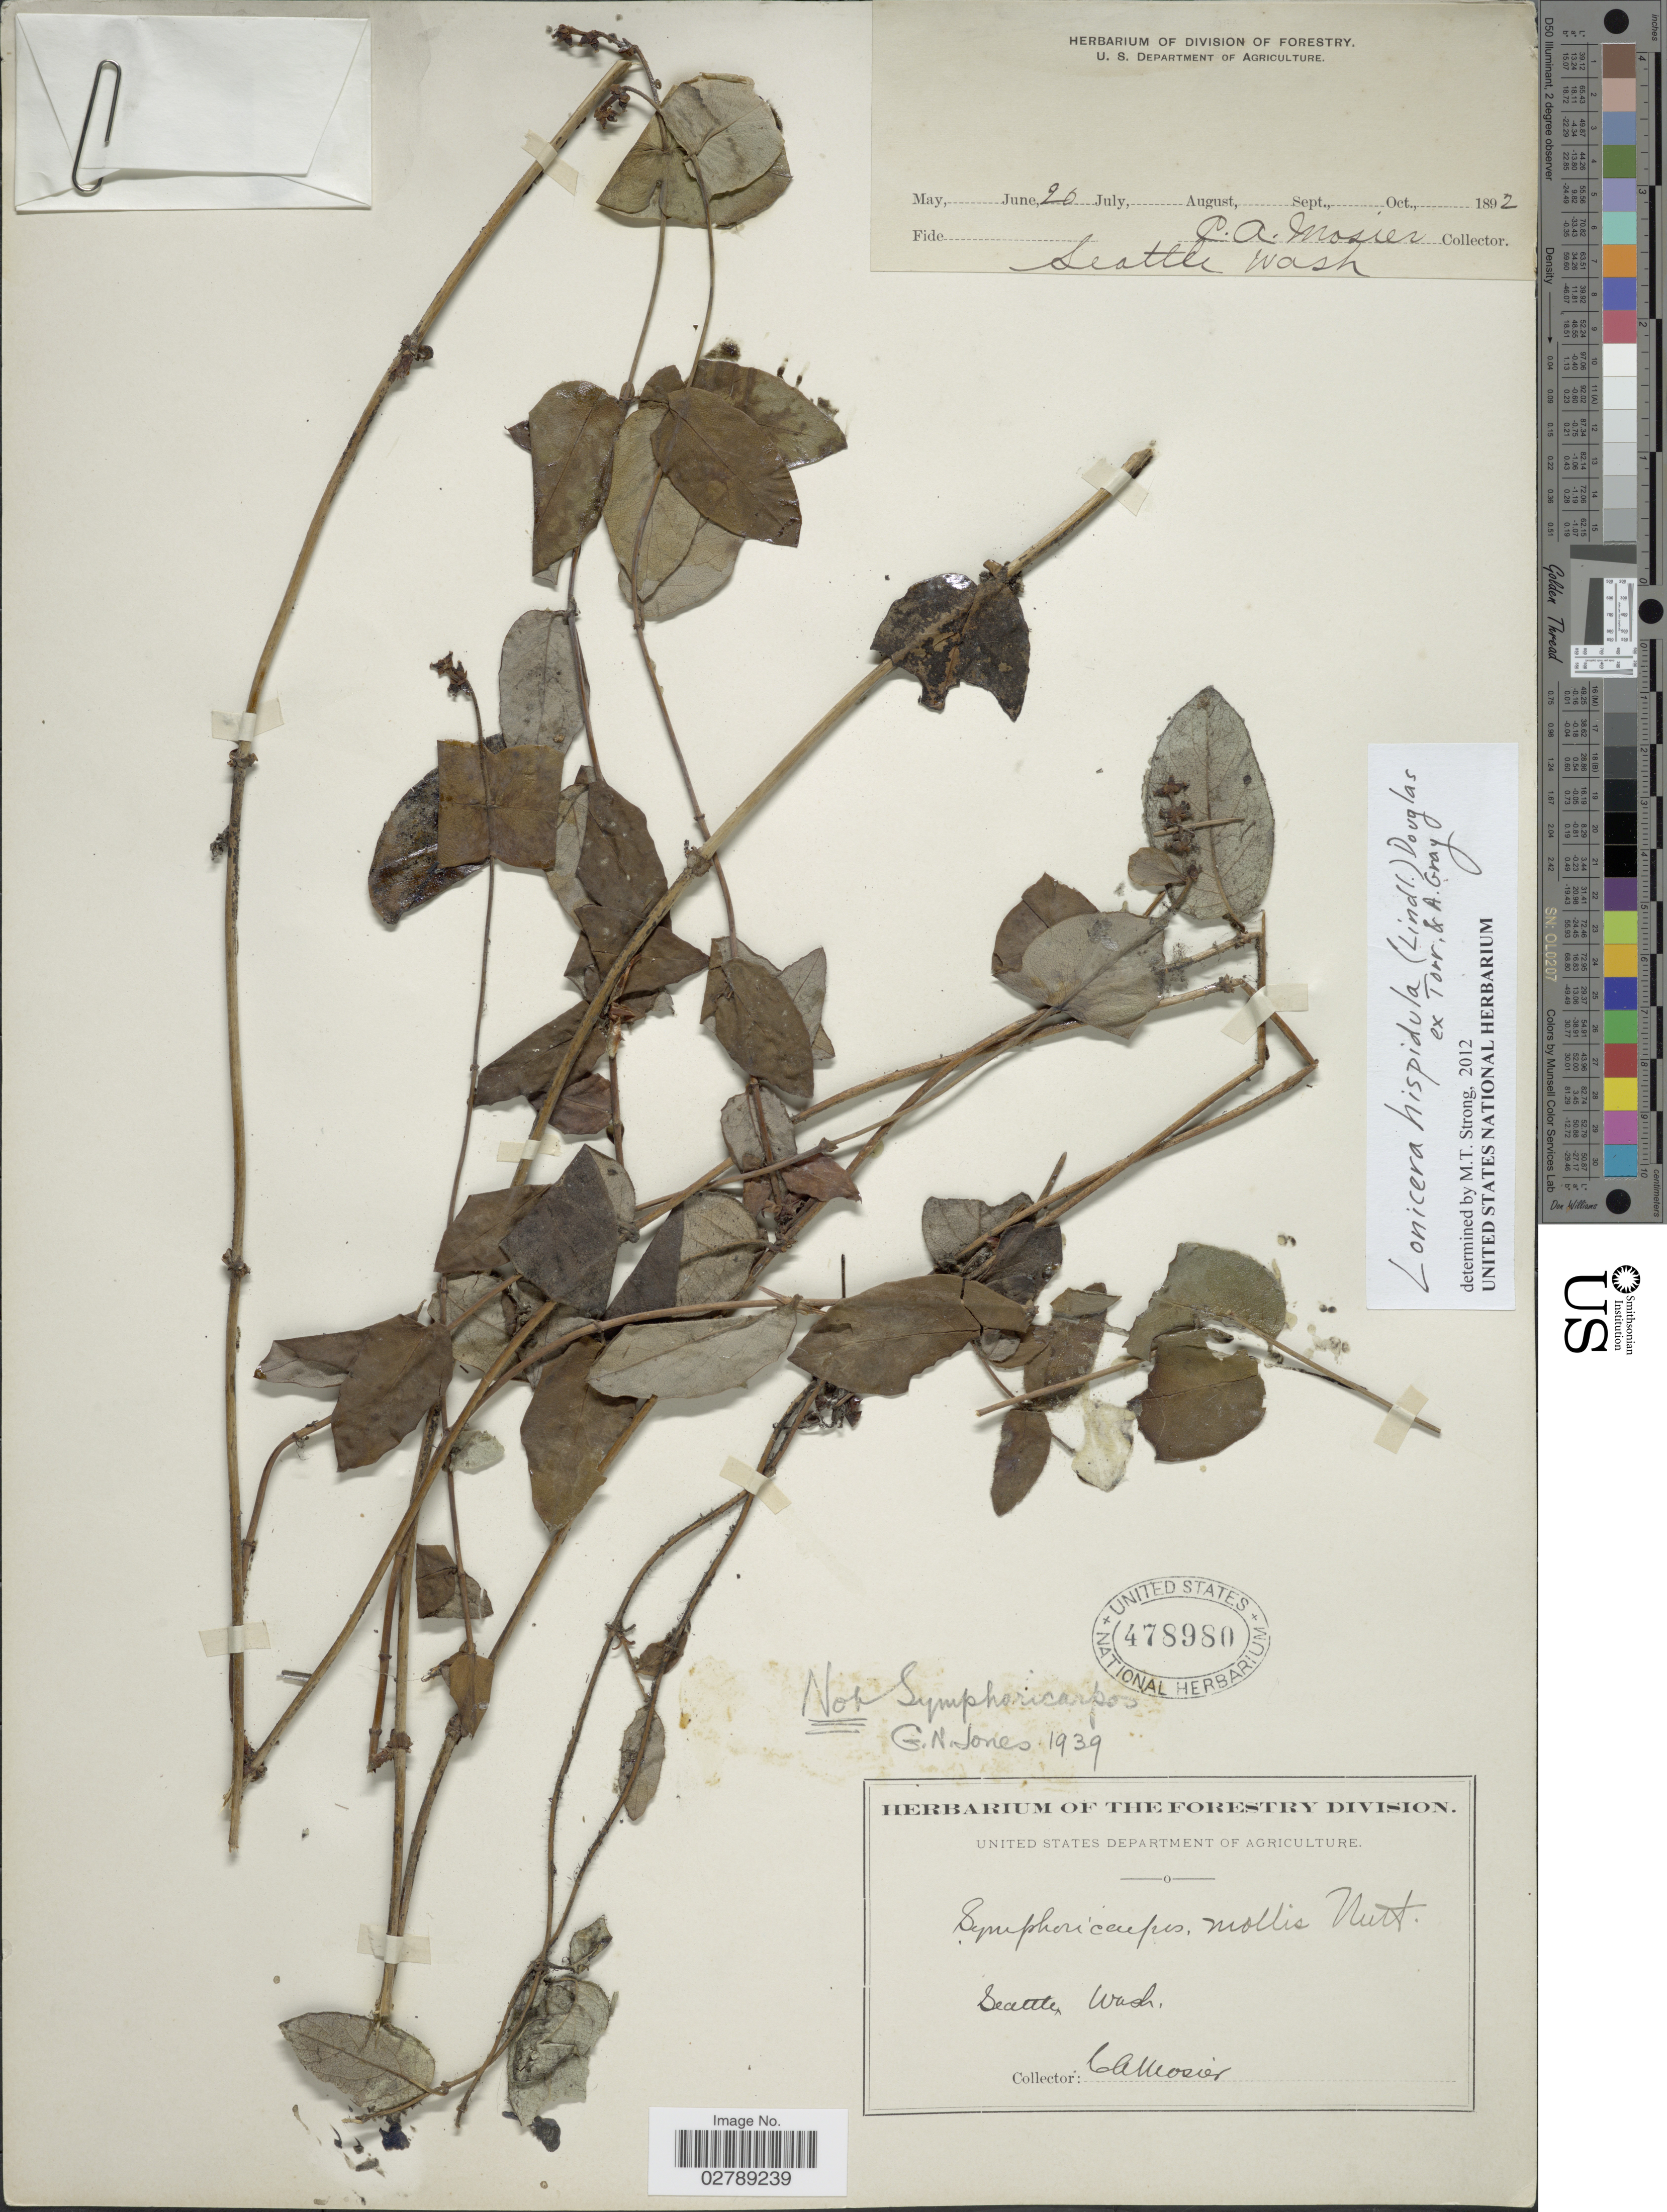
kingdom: Plantae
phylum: Tracheophyta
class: Magnoliopsida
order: Dipsacales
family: Caprifoliaceae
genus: Lonicera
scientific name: Lonicera hispidula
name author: Douglas ex Lindl.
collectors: C. A. Mosier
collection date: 1892-06-26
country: United States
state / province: Washington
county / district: King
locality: Seattle Wash.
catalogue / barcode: US 478980